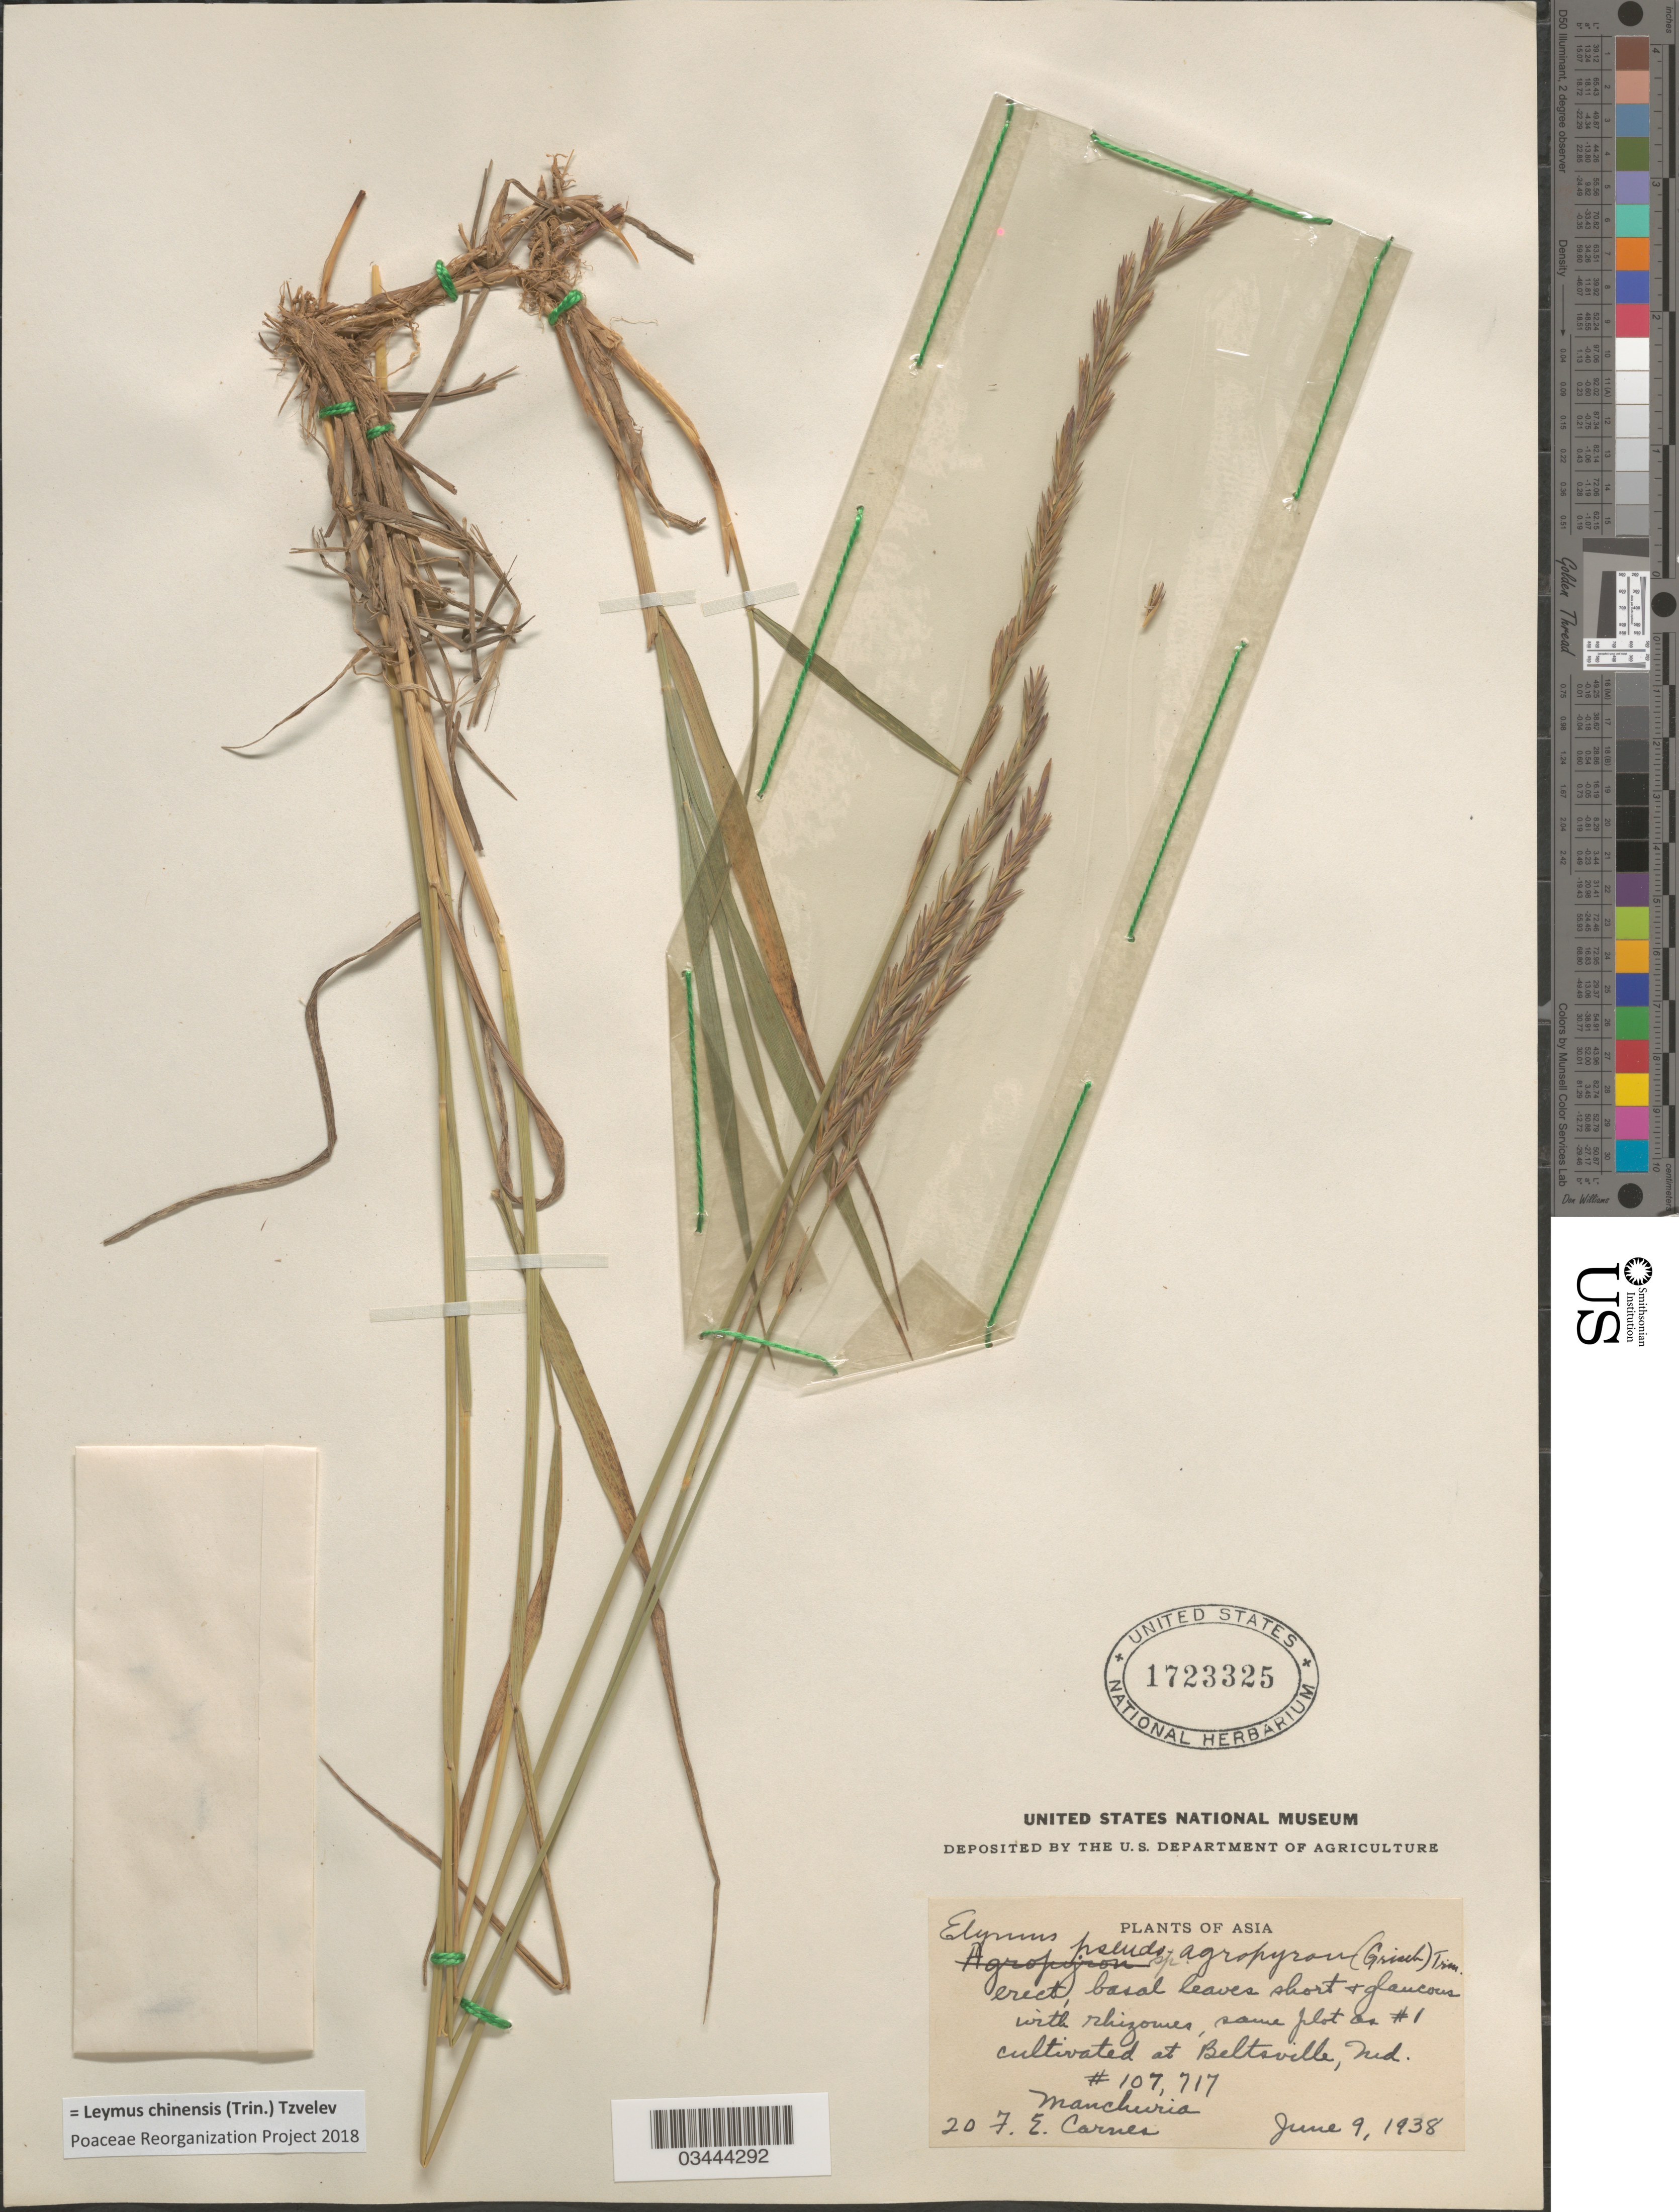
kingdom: Plantae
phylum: Tracheophyta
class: Liliopsida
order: Poales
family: Poaceae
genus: Leymus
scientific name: Leymus chinensis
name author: (Trin.) Tzvelev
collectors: F. Carnes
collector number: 20/107717?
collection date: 1938-06-09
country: United States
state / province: Maryland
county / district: Prince George's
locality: Cultivated at Beltsville.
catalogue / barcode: US 1723325